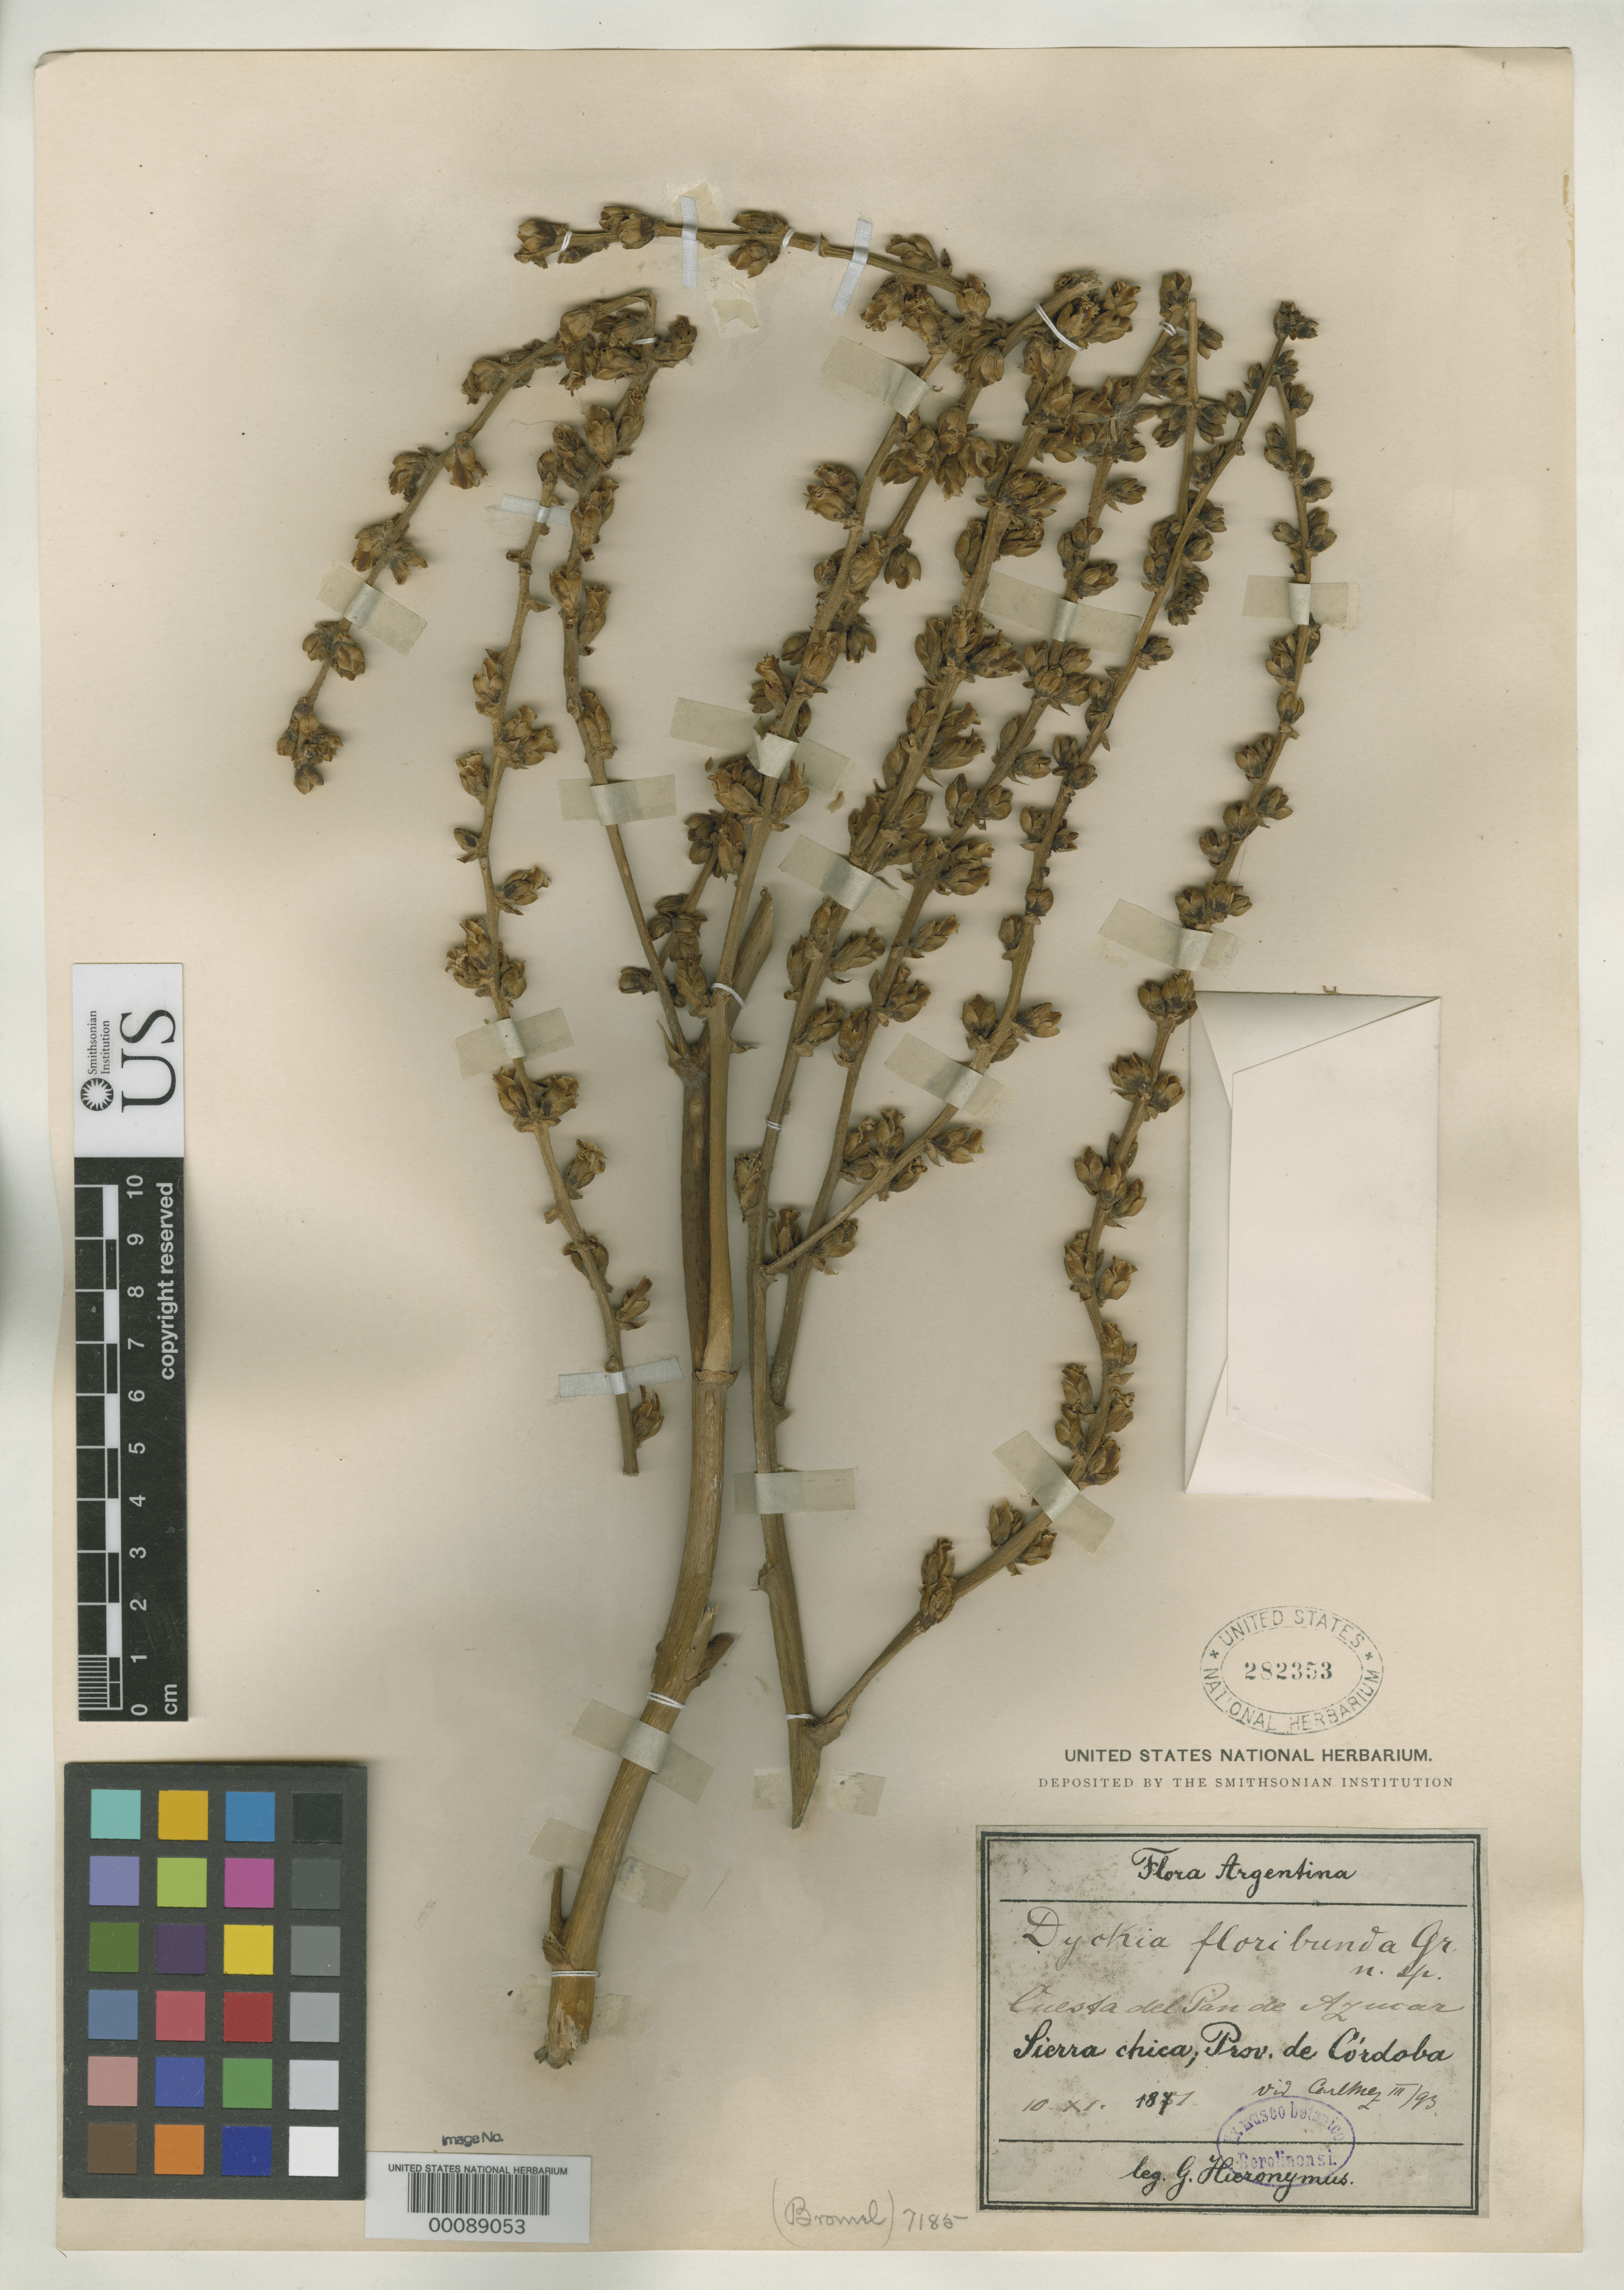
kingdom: Plantae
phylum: Tracheophyta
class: Liliopsida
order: Poales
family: Bromeliaceae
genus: Dyckia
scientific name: Dyckia floribunda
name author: Griseb.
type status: Possible Type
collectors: G. H. Hieronymus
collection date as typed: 10. XI. 1877 [or 10 XI. 1871?]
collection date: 1877-11-10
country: Argentina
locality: Sierra Chica, Prov. de Córdoba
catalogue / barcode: US 282353